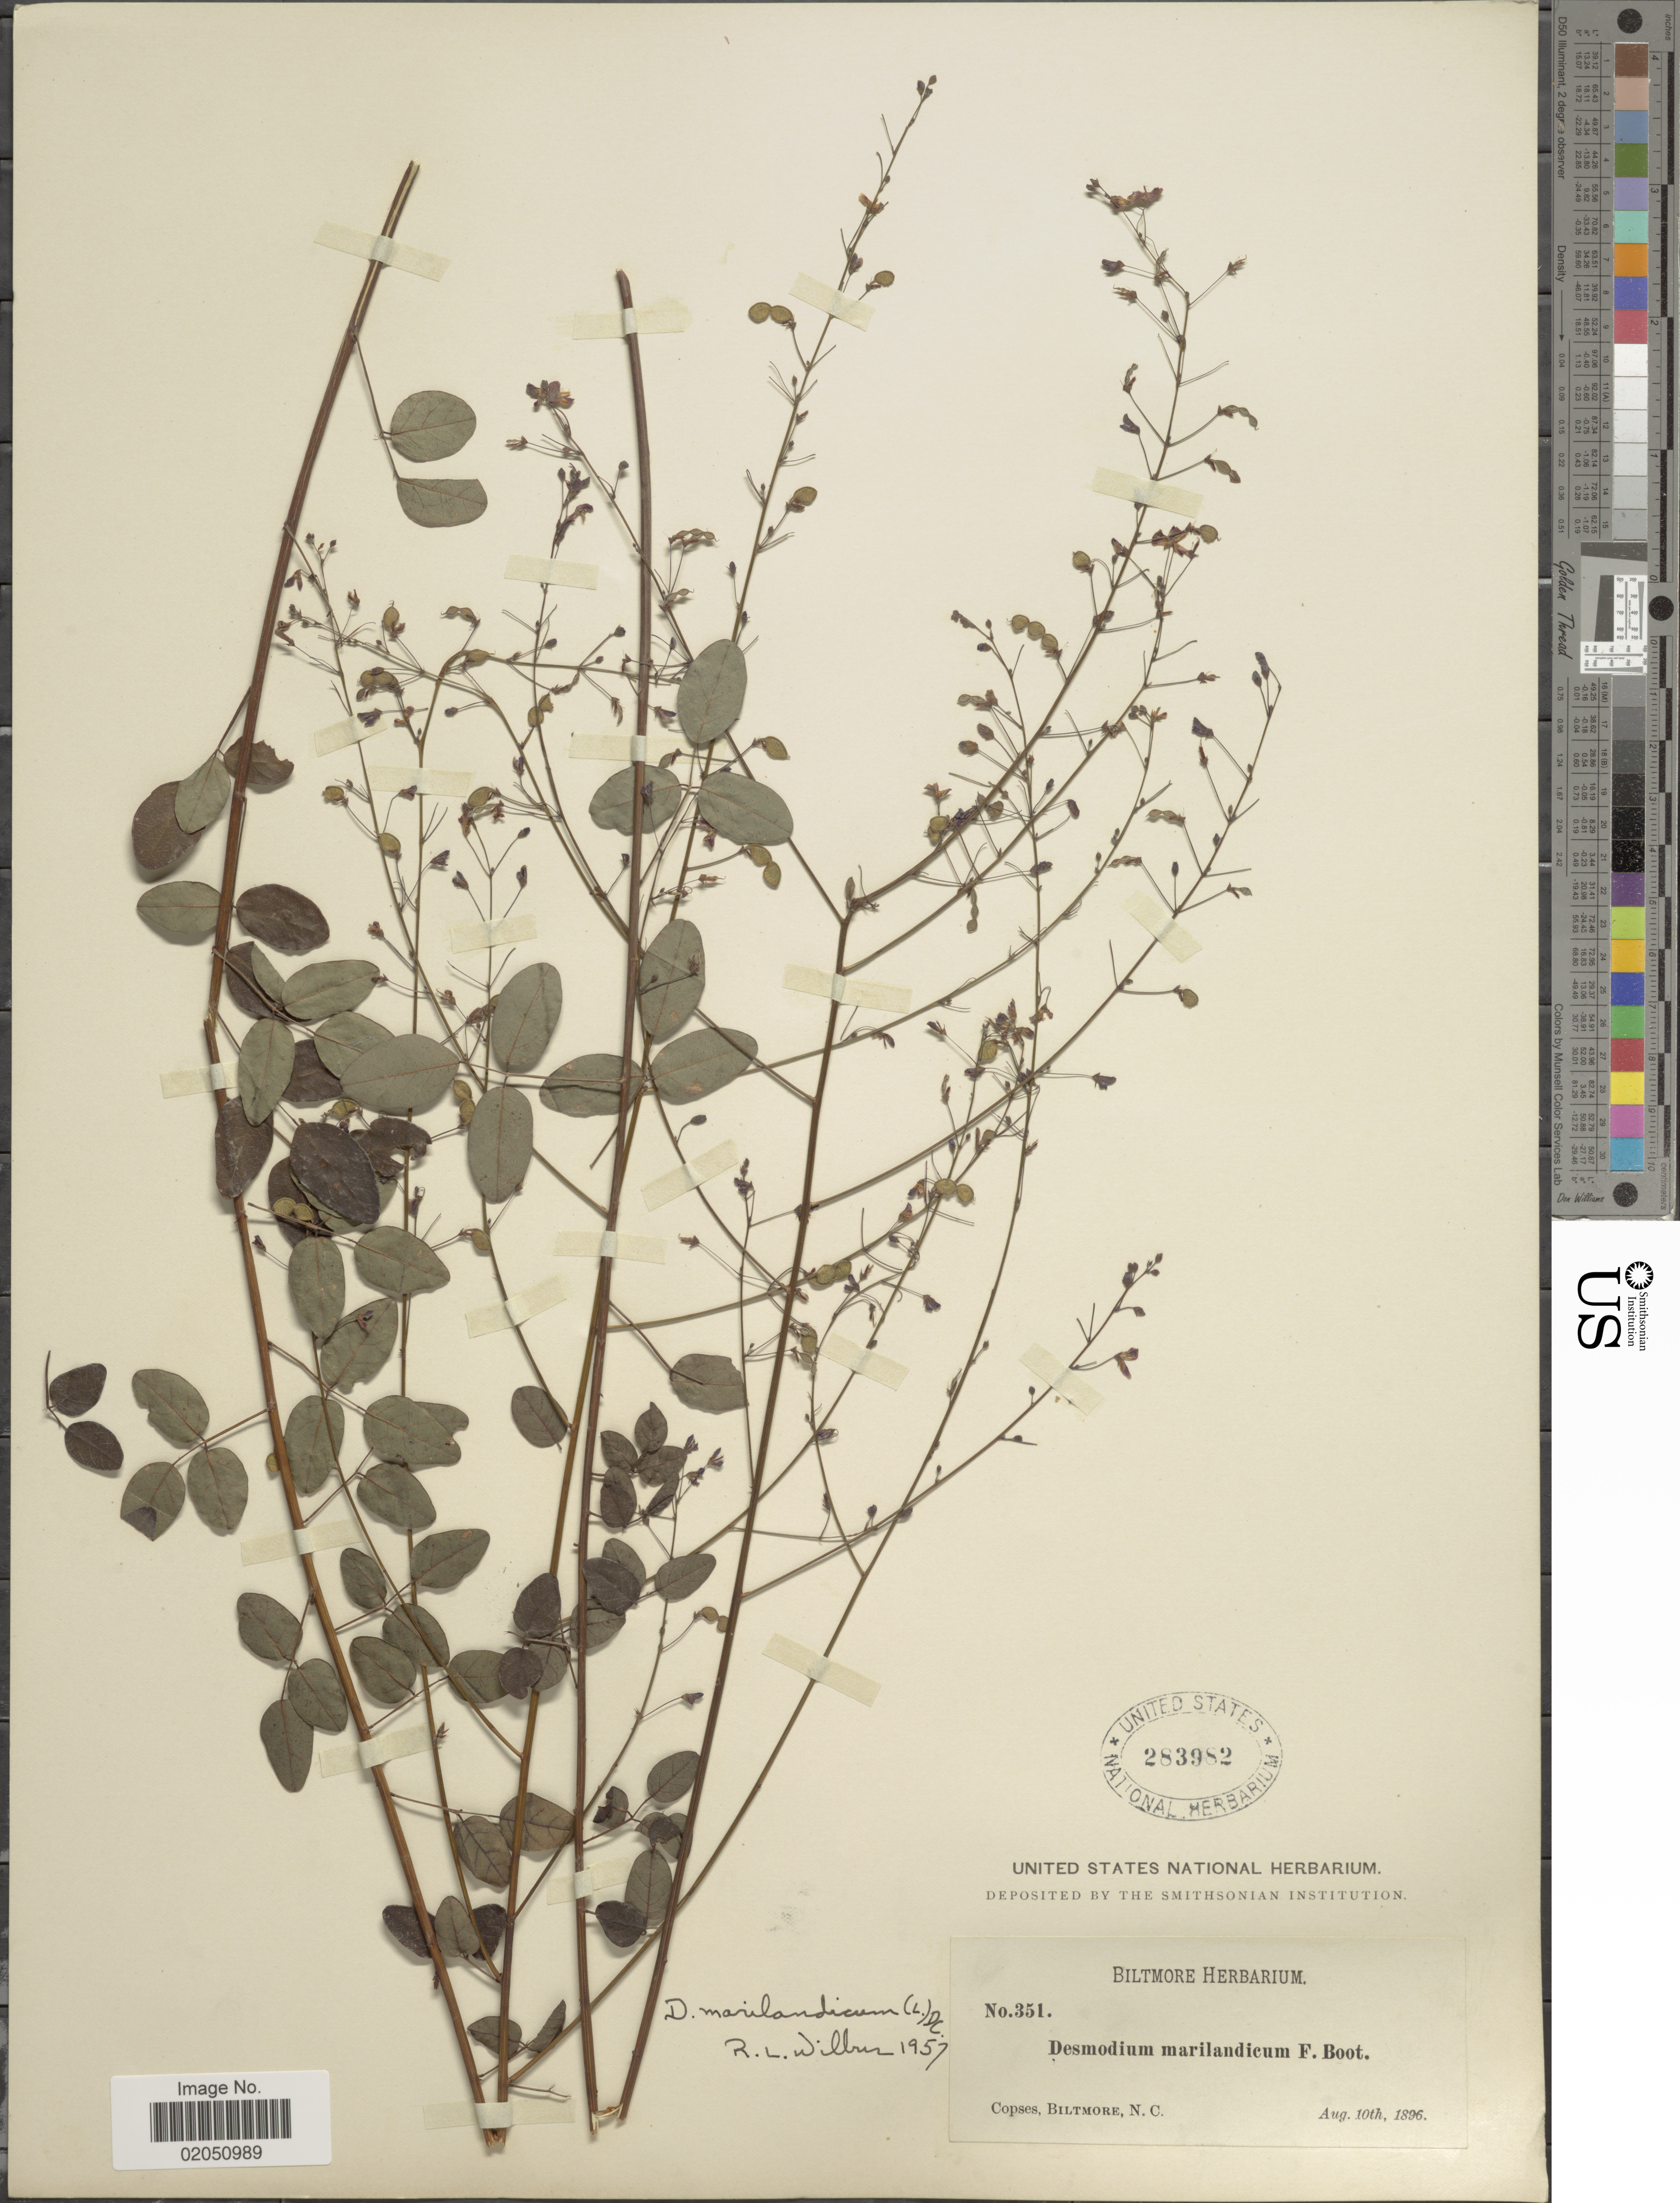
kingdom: Plantae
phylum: Tracheophyta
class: Magnoliopsida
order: Fabales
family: Fabaceae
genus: Desmodium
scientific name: Desmodium marilandicum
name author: Darl.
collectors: ex herb. Biltmore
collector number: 351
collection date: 1896-08-10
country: United States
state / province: North Carolina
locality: Copses, Biltmore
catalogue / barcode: US 283982